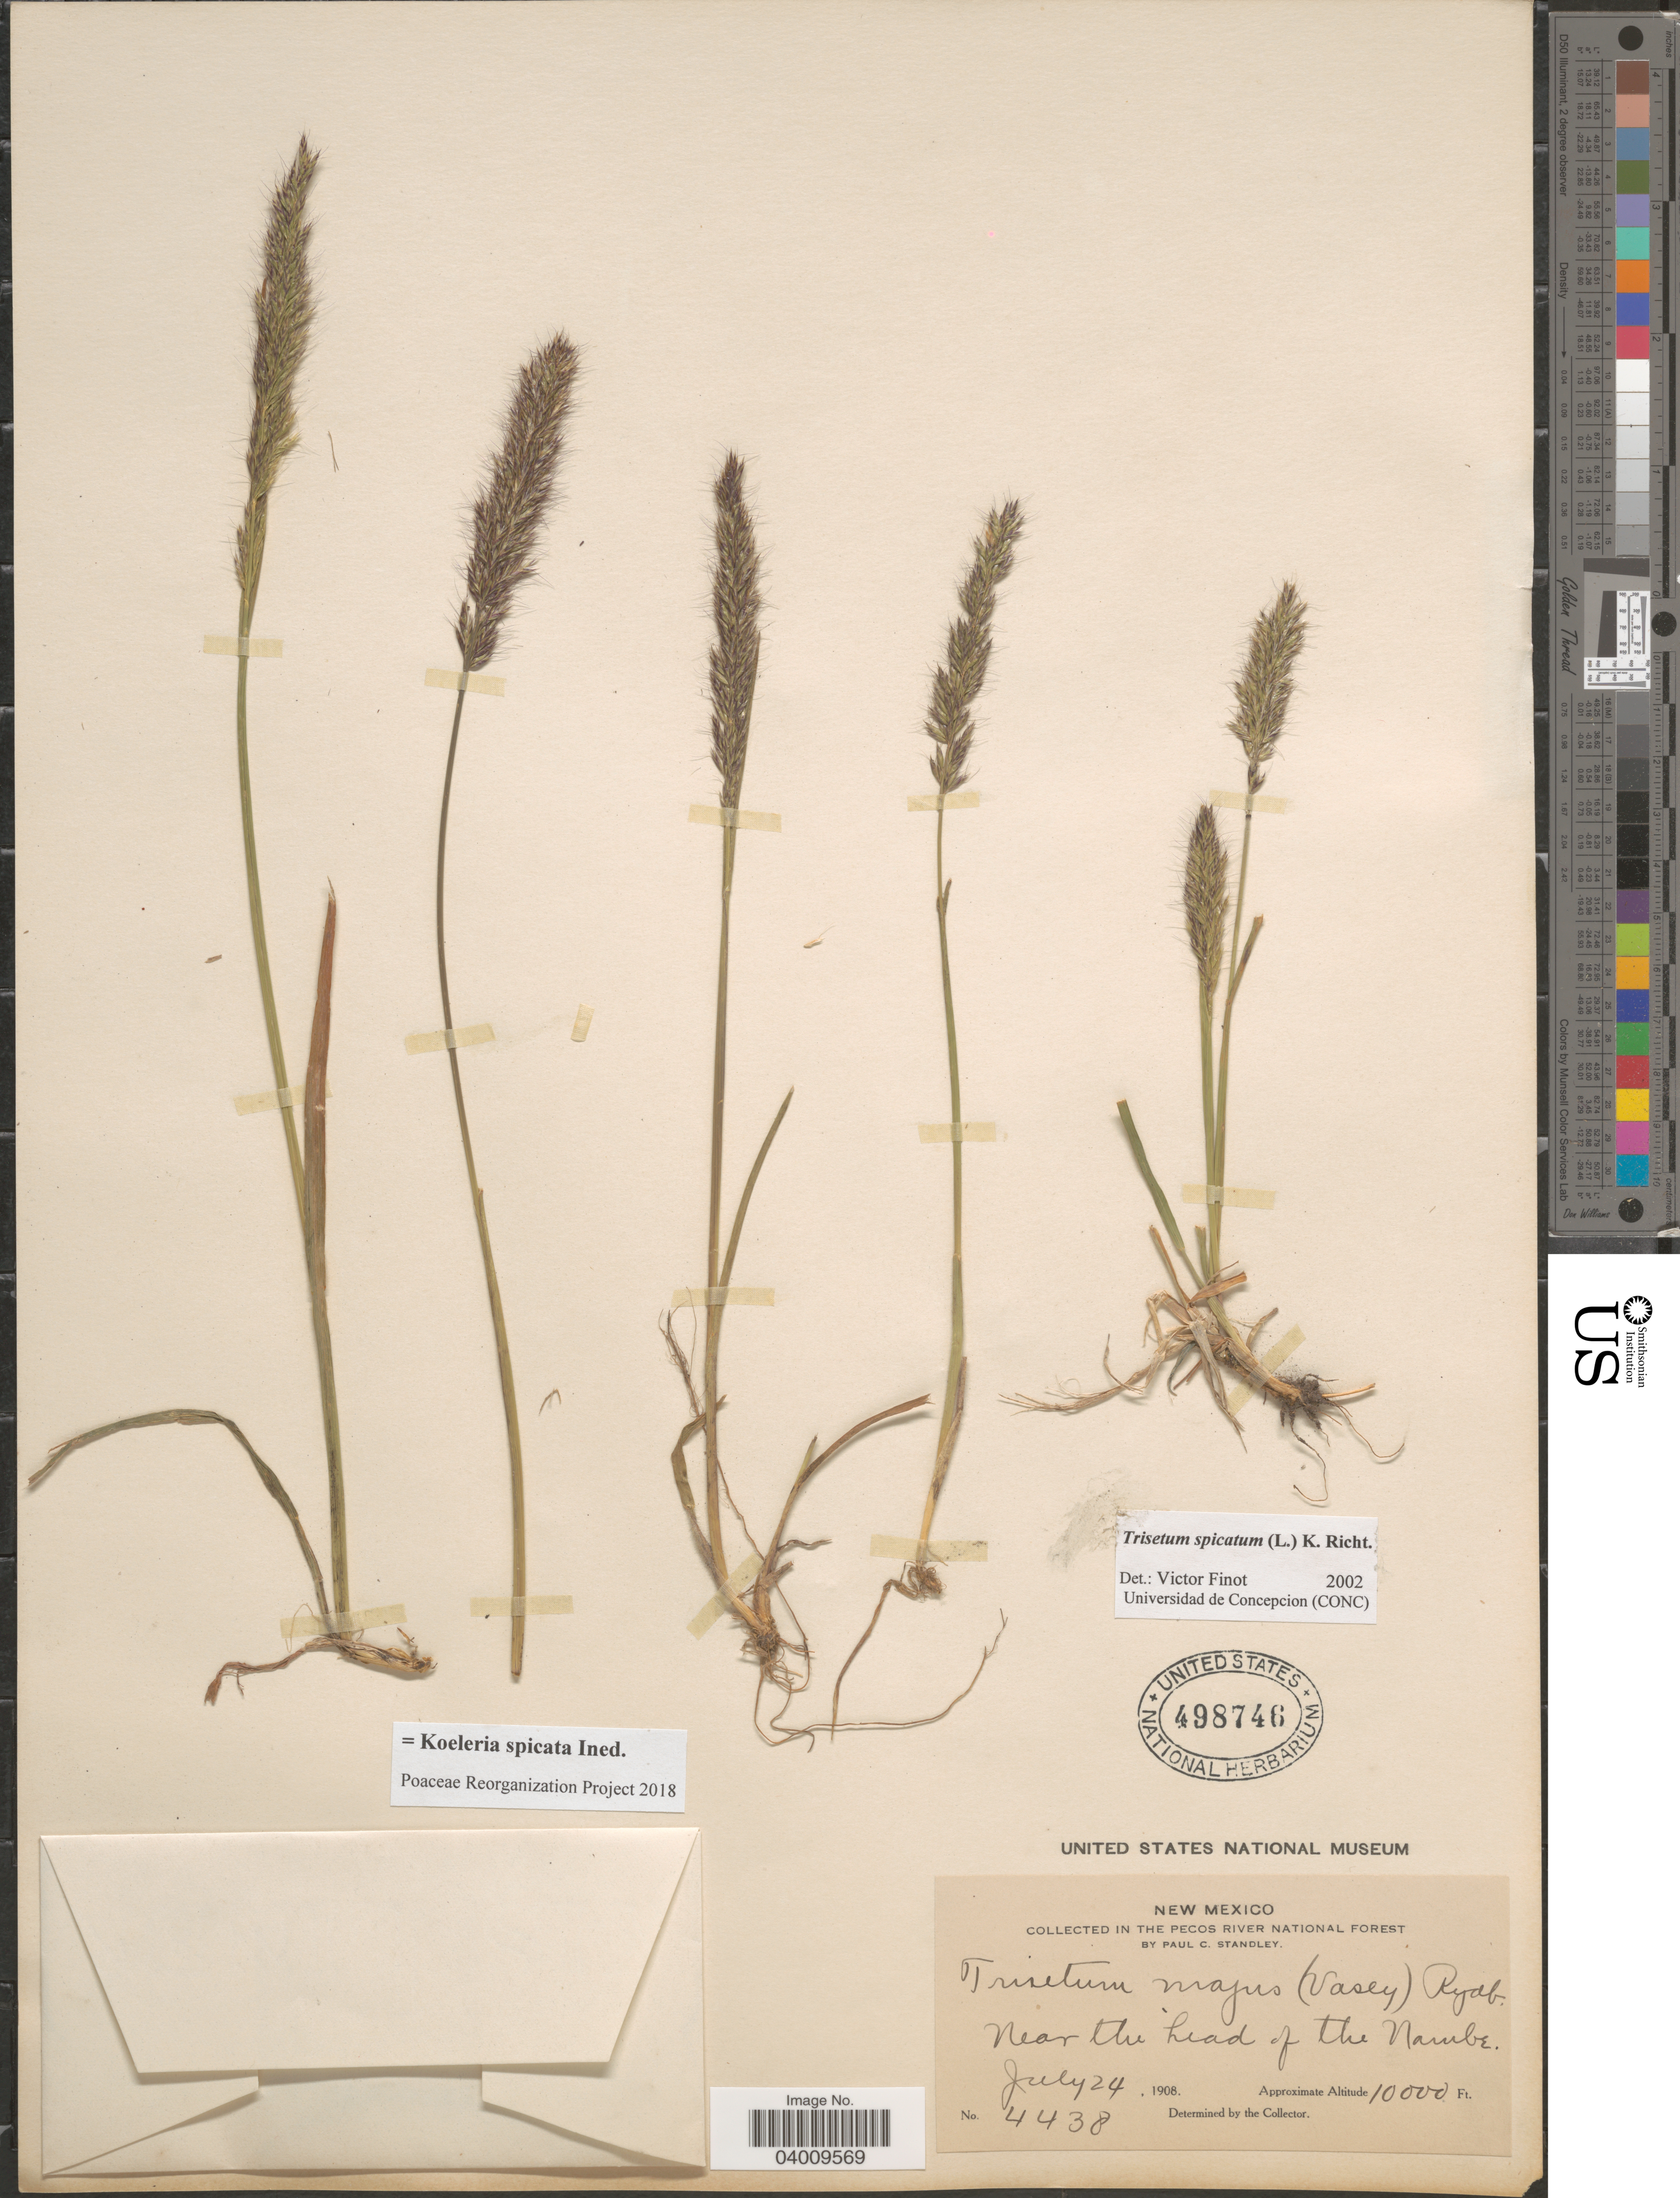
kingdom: Plantae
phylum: Tracheophyta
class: Liliopsida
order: Poales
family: Poaceae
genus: Koeleria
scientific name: Koeleria spicata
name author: (L.) Barberá et al.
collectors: P. C. Standley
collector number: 4438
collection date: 1908-07-24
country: United States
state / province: New Mexico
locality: Pecos River National Forest. Near the head of the Nambe.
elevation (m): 3048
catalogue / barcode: US 498746